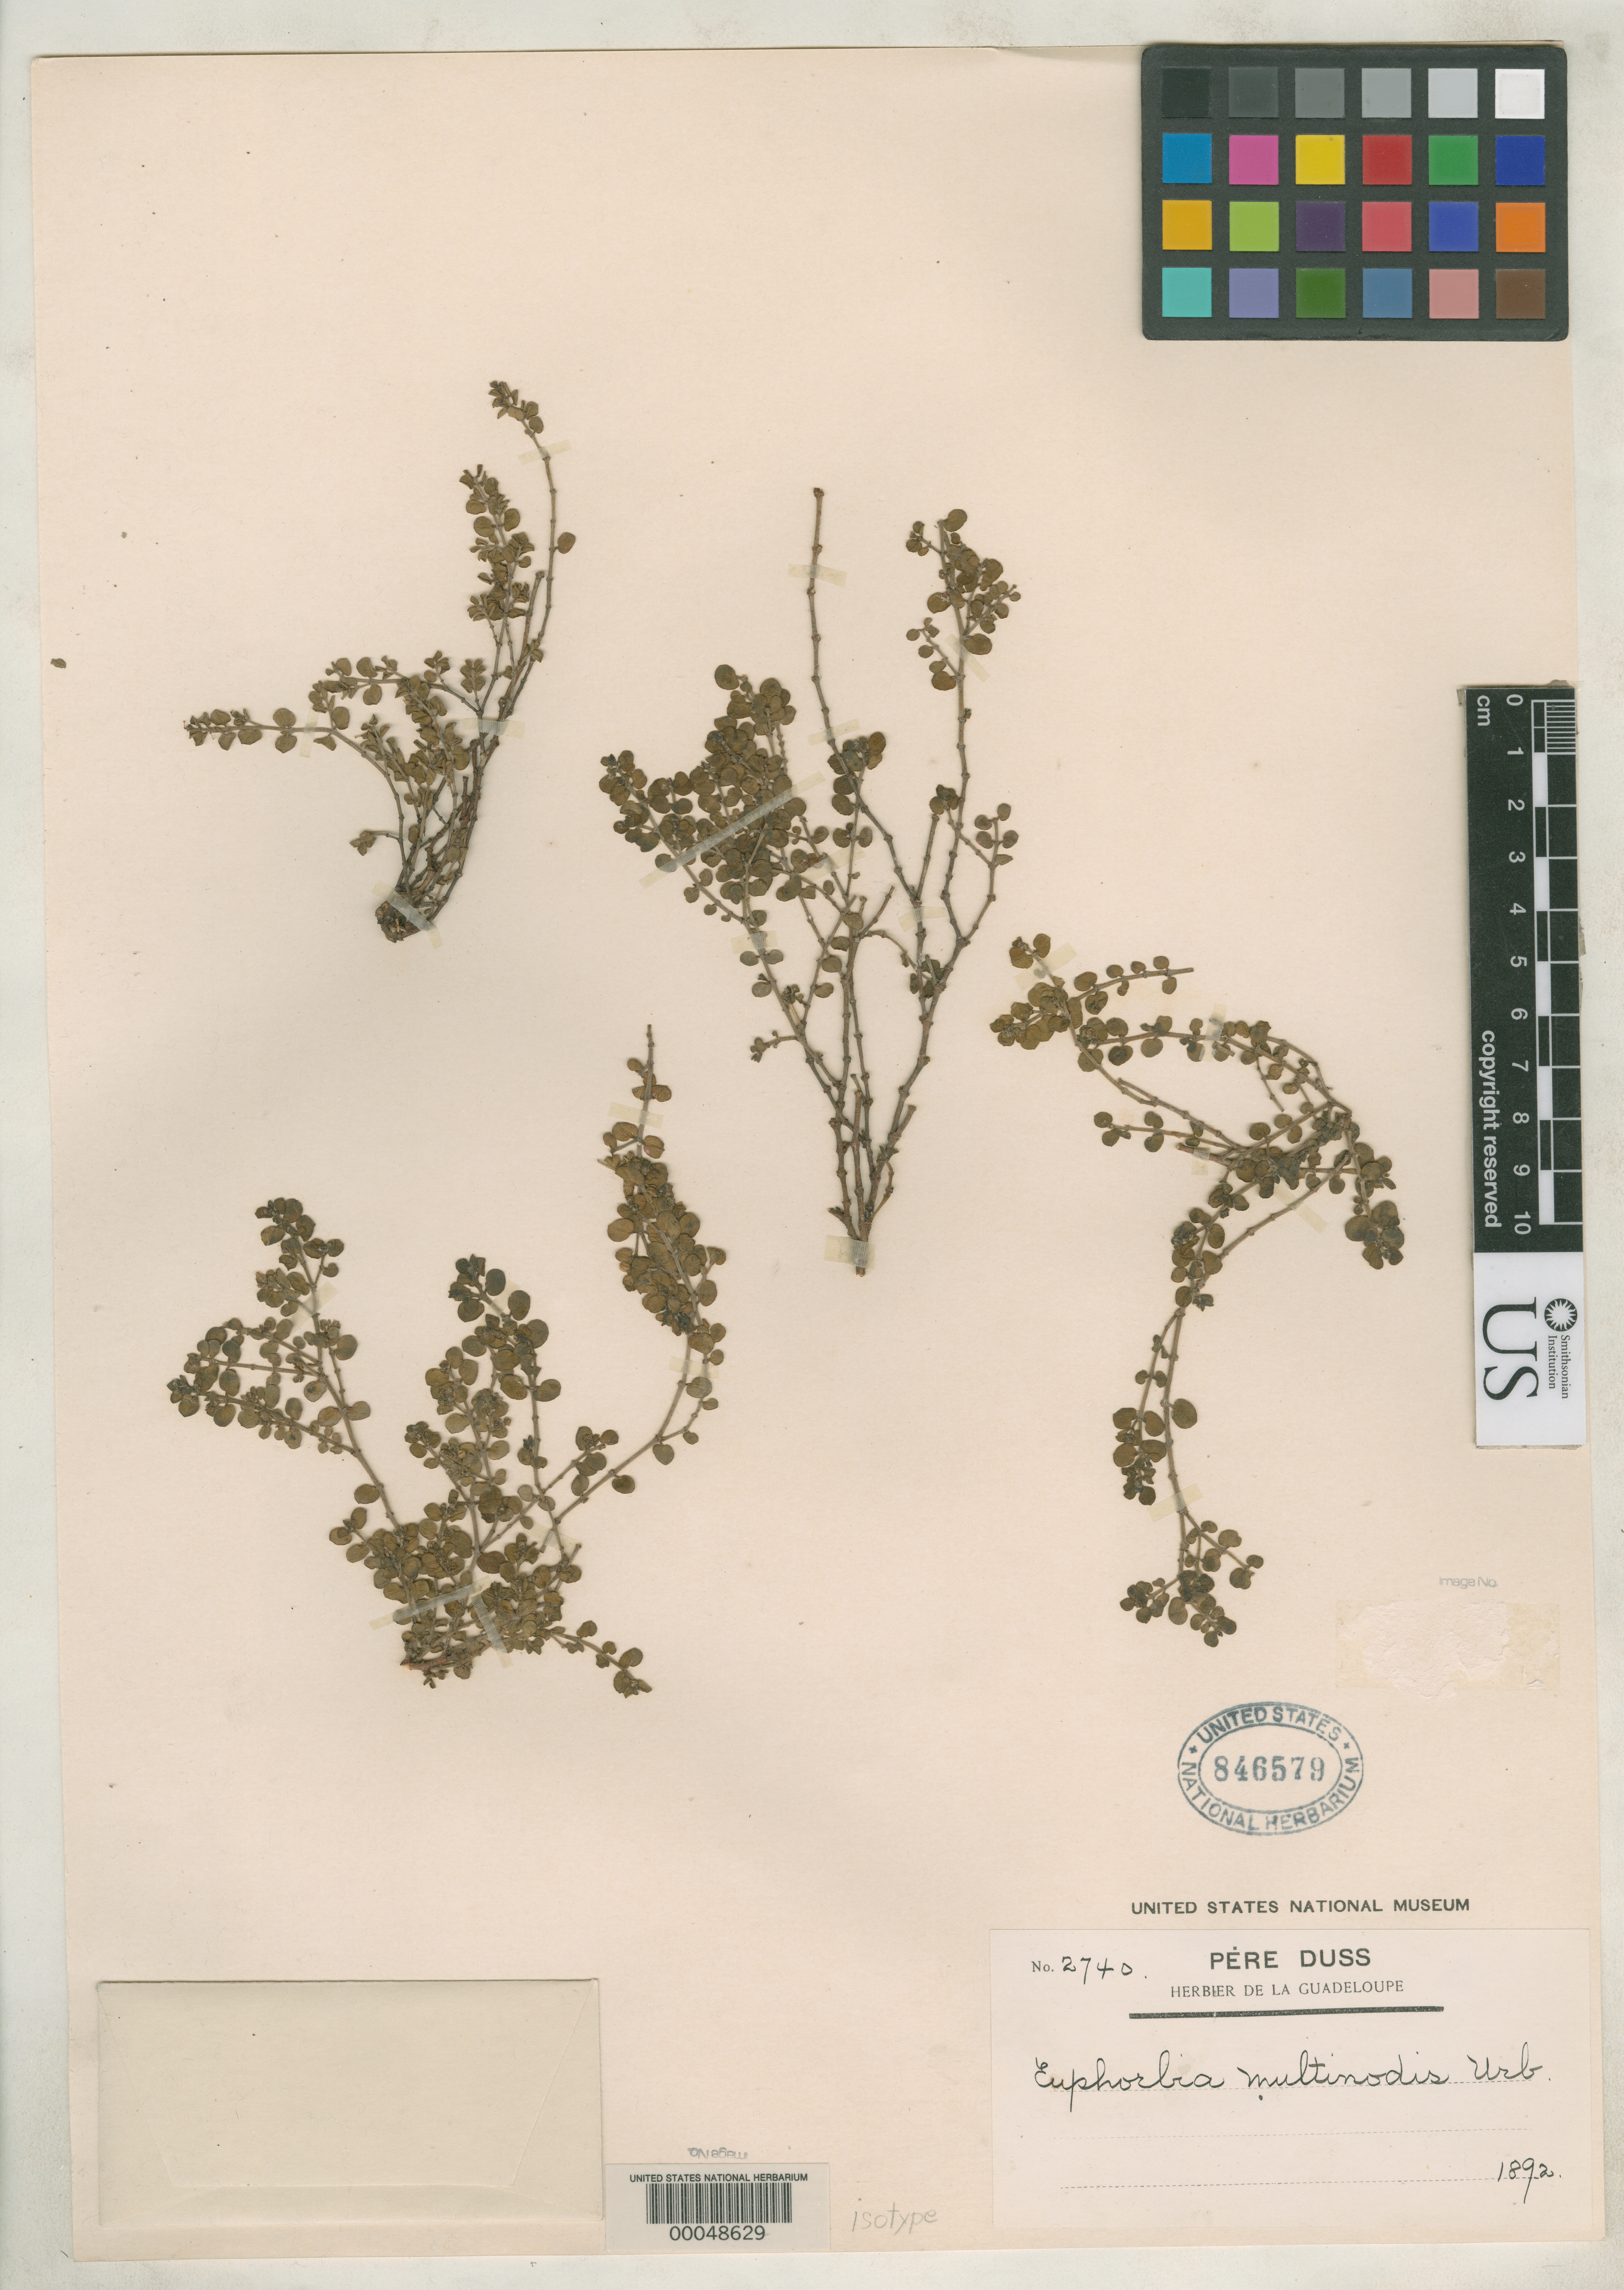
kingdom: Plantae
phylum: Tracheophyta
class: Magnoliopsida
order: Malpighiales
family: Euphorbiaceae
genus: Euphorbia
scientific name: Euphorbia multinodis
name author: Urb.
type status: Isotype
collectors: Père Duss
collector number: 2740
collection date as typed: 1892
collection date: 1892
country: Guadeloupe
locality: Near Vieux-Fort.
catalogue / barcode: US 846579